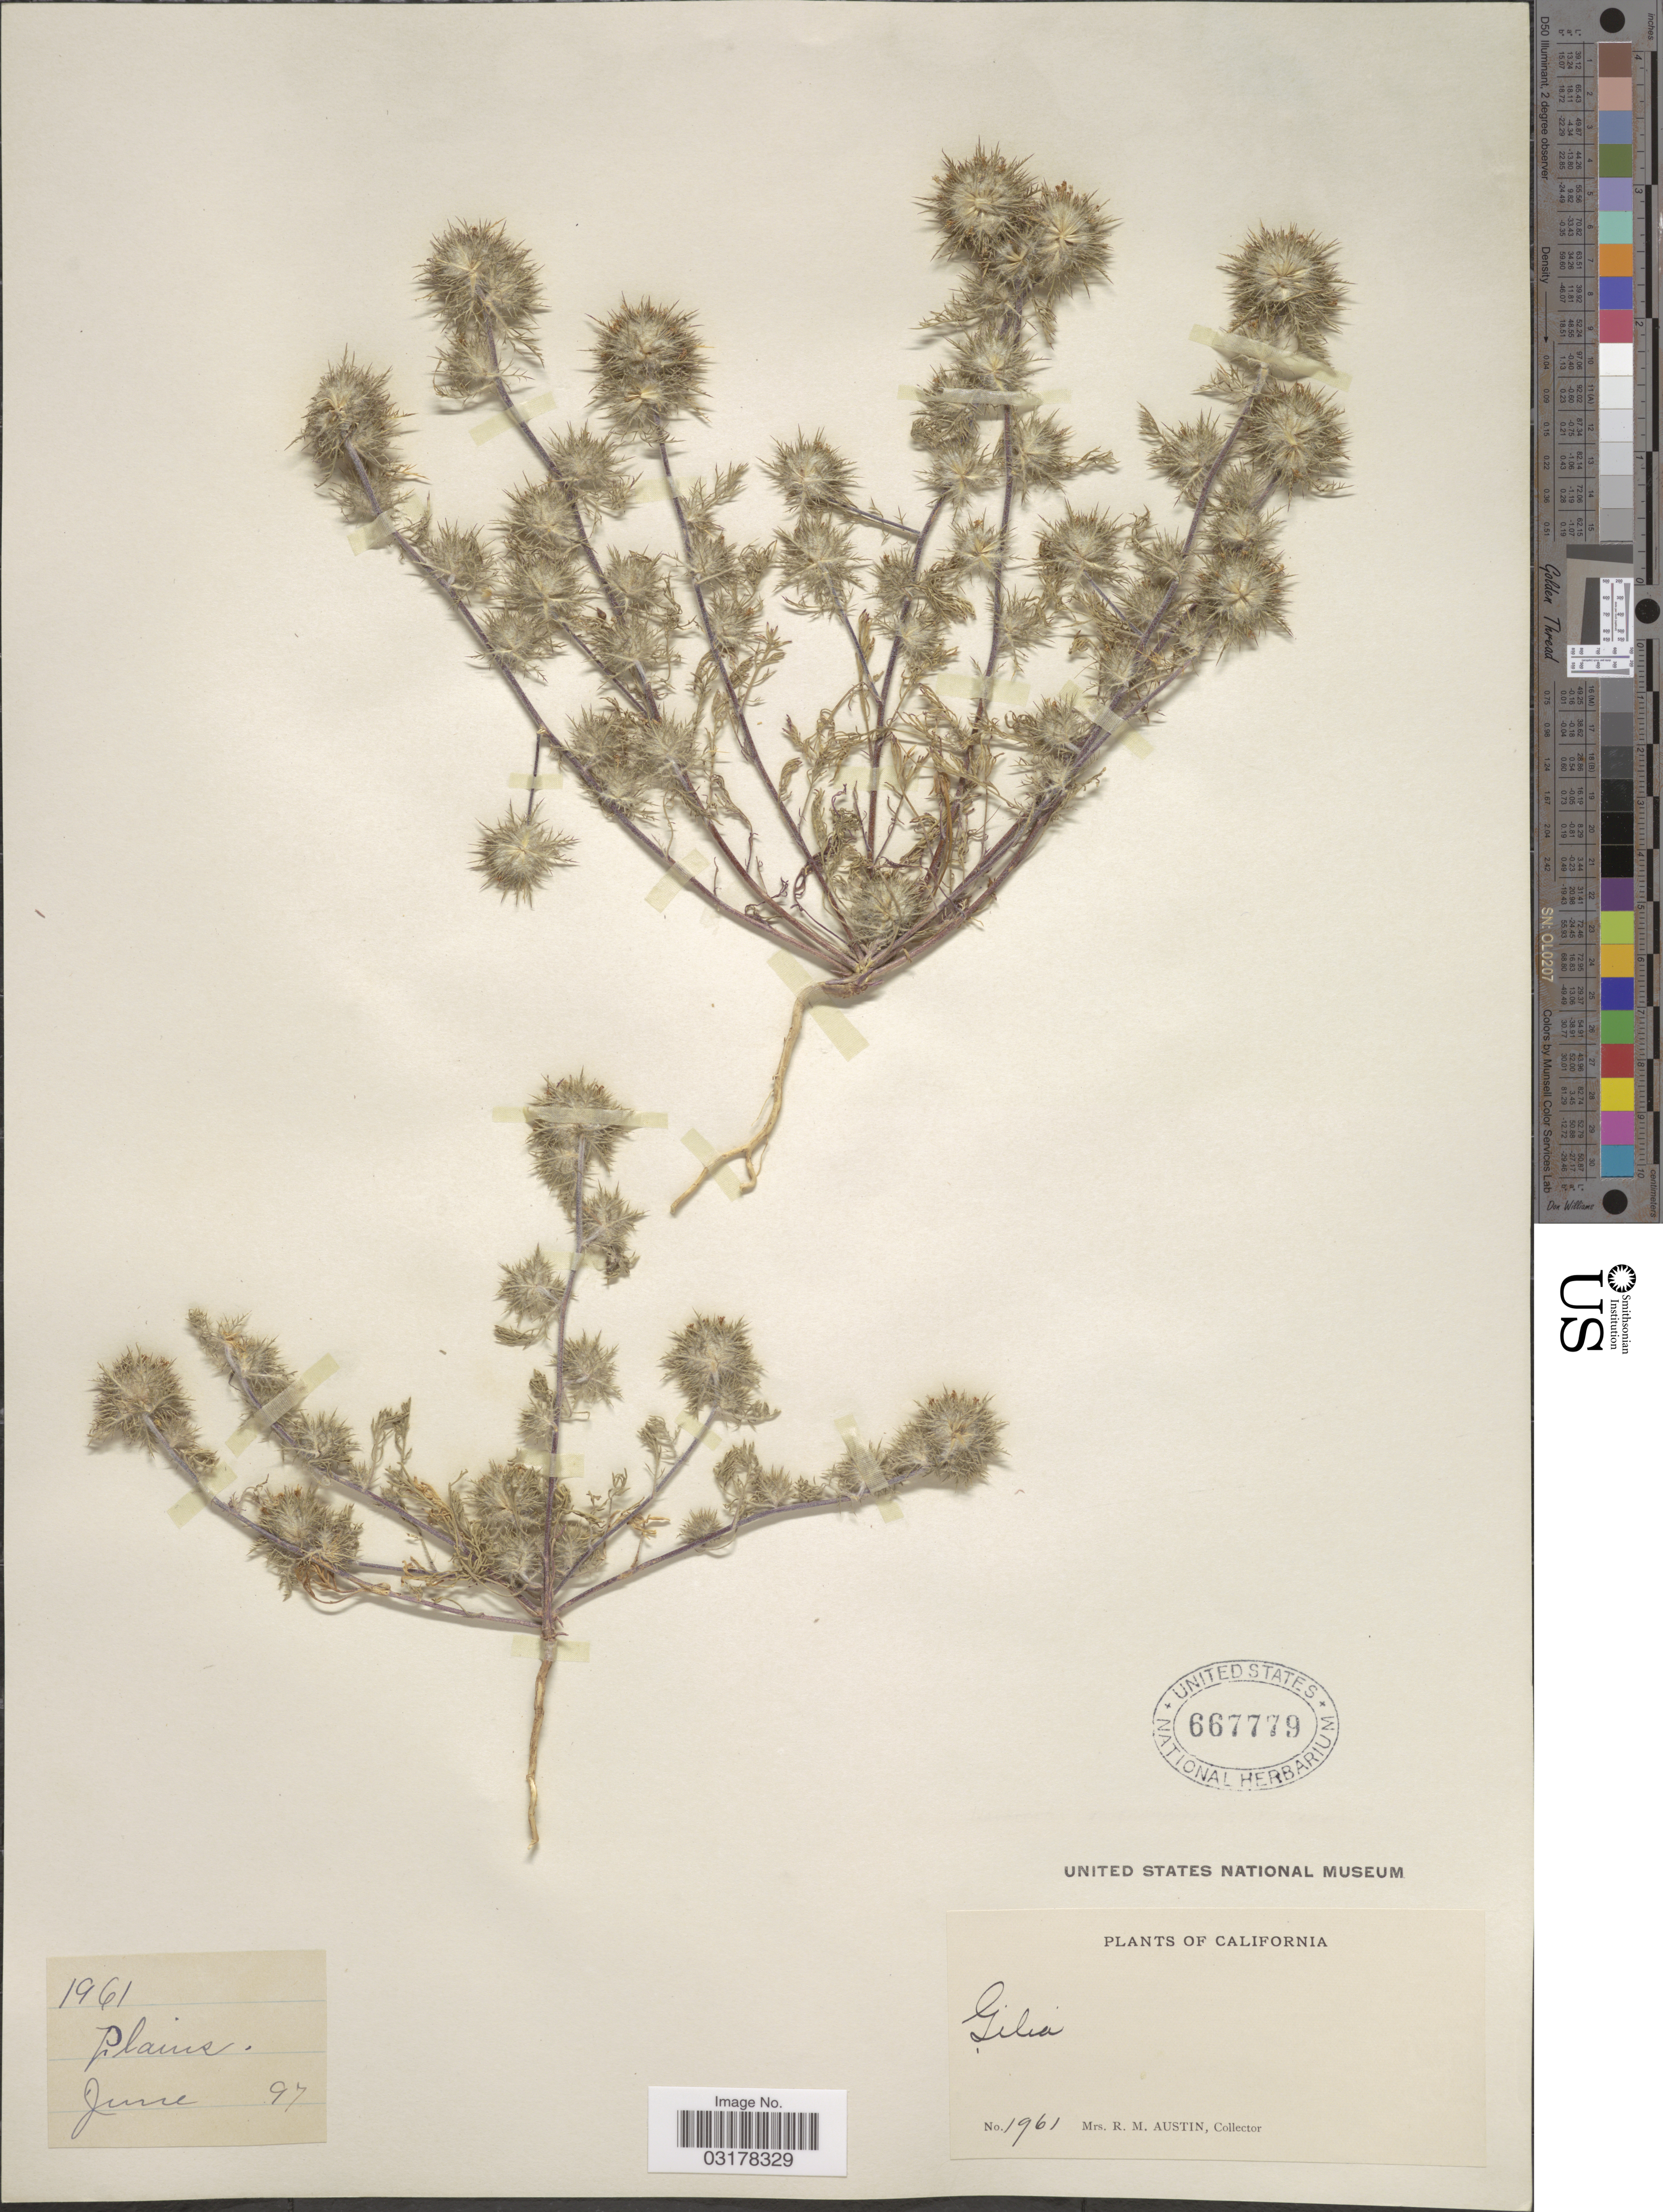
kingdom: Plantae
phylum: Tracheophyta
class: Magnoliopsida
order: Ericales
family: Polemoniaceae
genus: Navarretia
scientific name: Navarretia eriocephala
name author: H. Mason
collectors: R. Austin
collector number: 1961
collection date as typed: Transcribed d/m/y: /6/97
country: United States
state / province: California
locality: Plains.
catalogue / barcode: US 667779